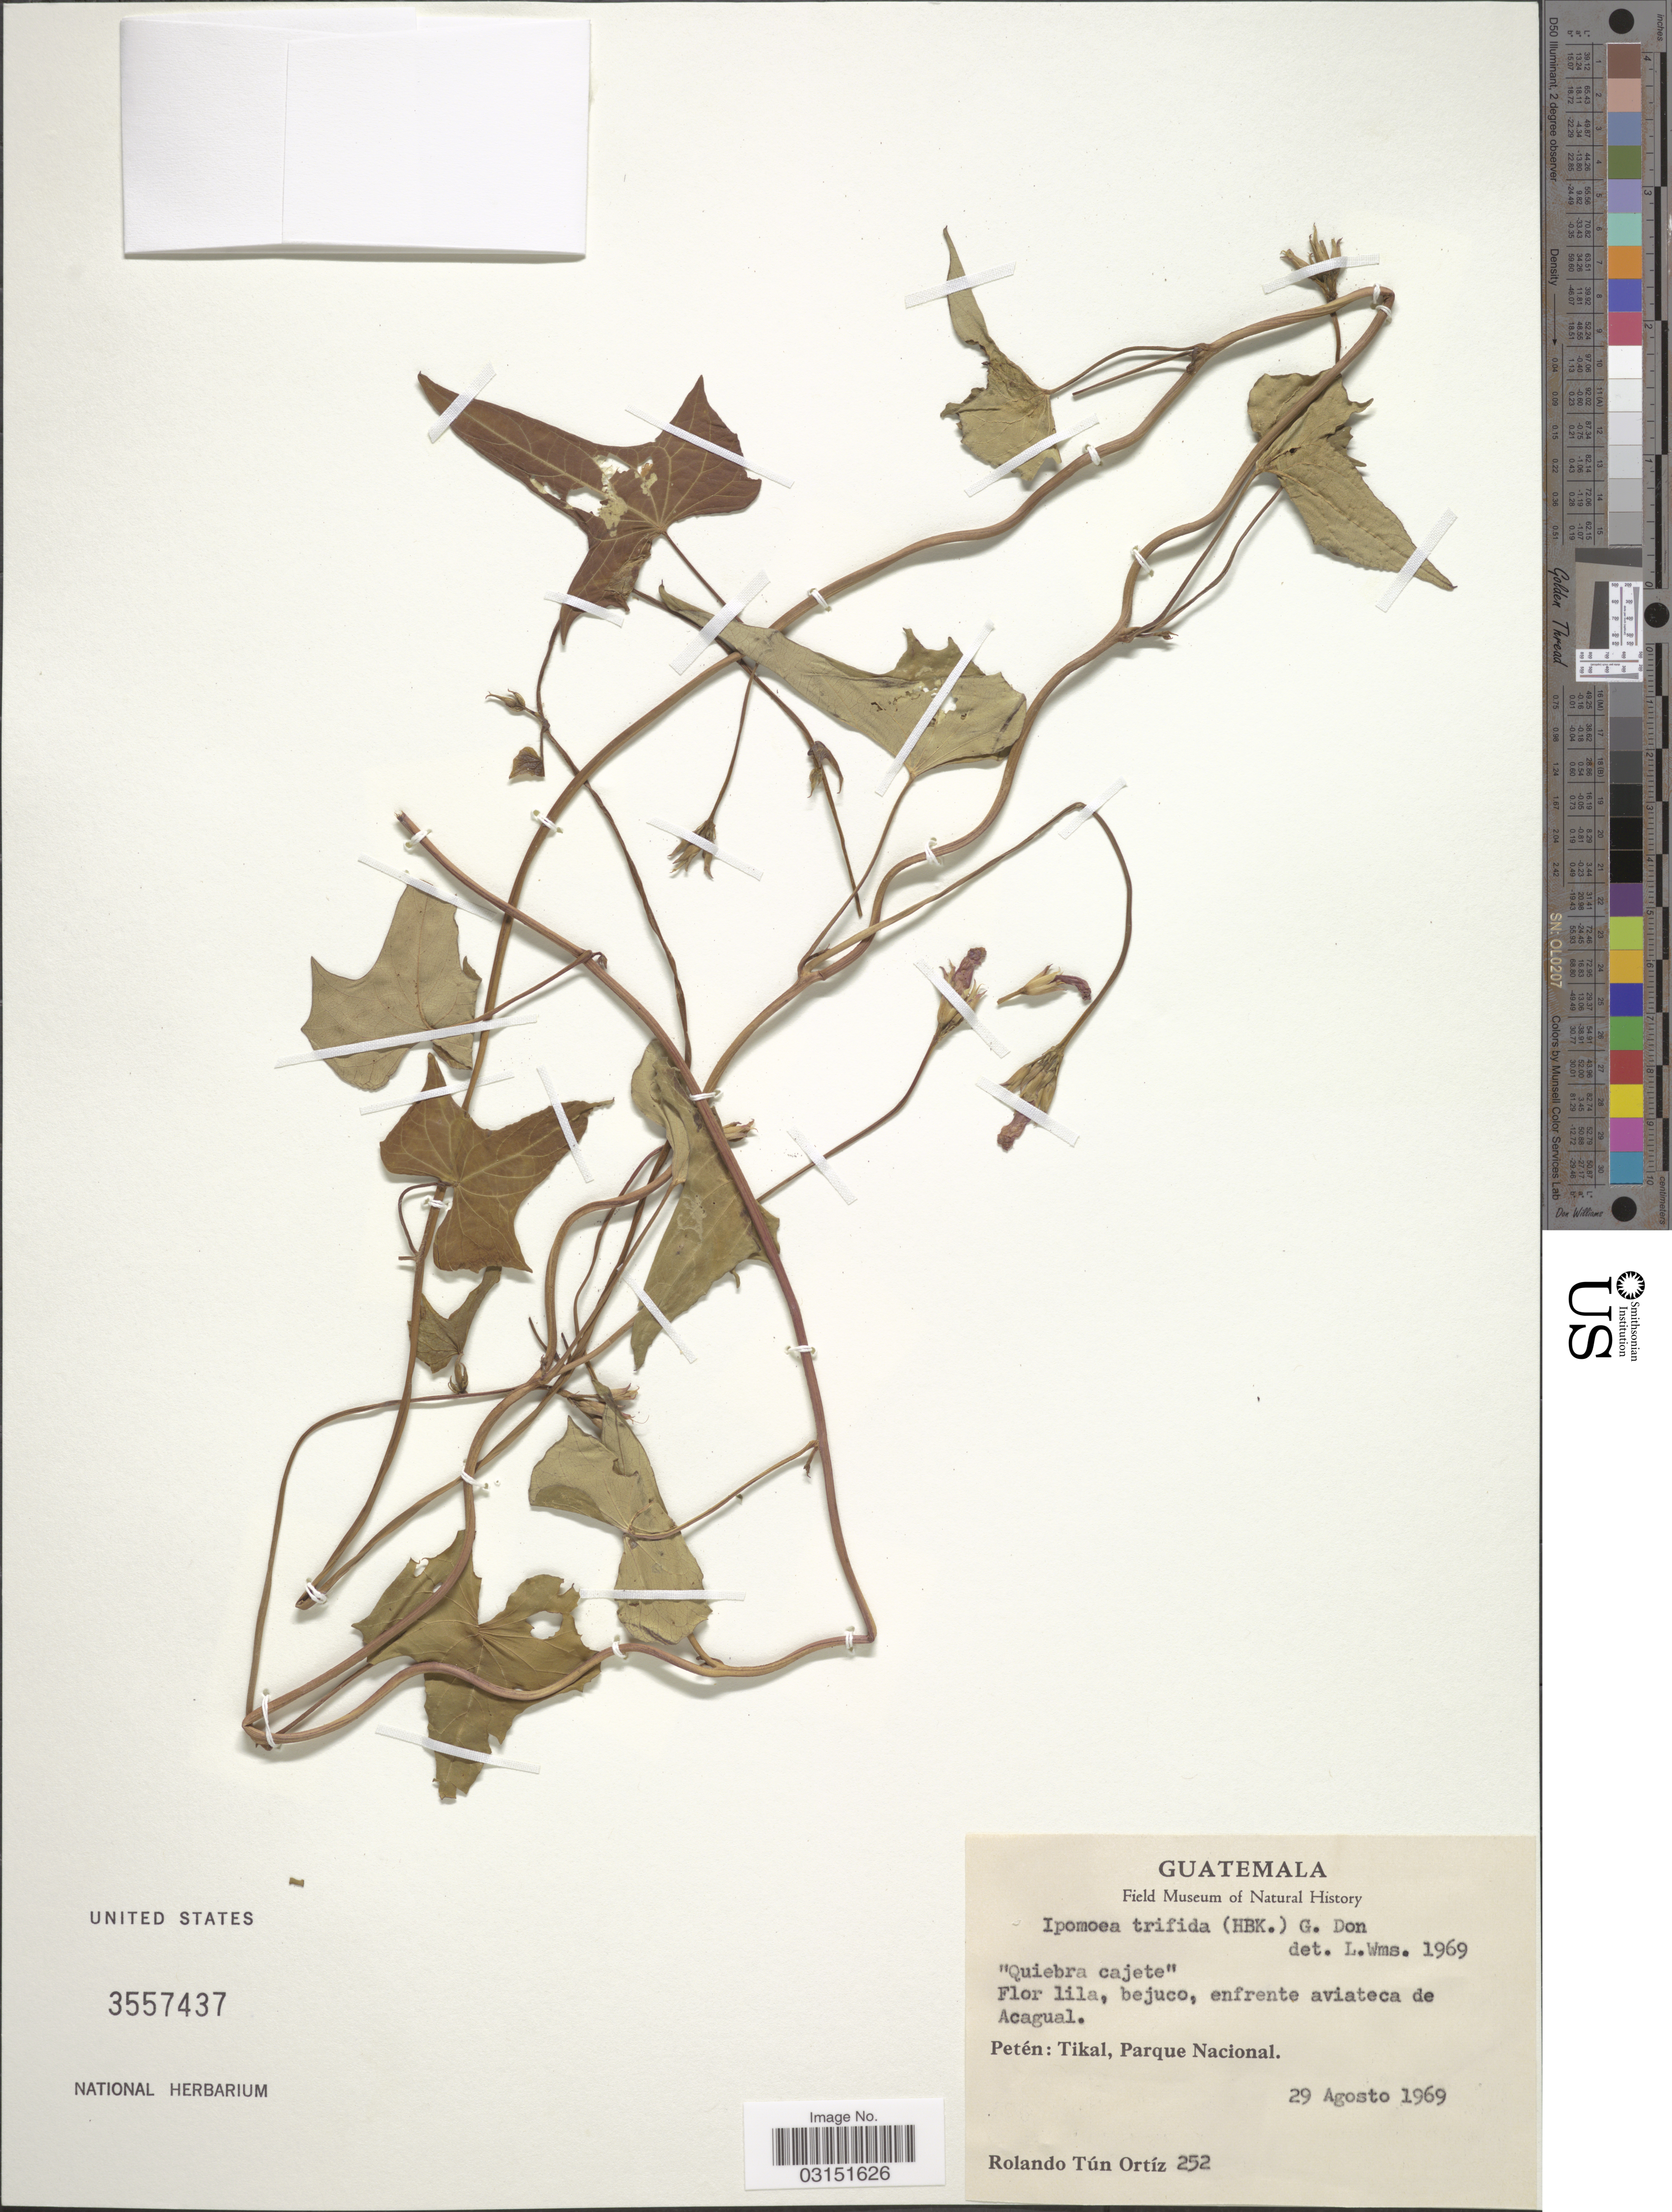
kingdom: Plantae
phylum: Tracheophyta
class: Magnoliopsida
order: Solanales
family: Convolvulaceae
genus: Ipomoea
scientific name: Ipomoea trifida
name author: (Kunth) G. Don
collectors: R. T. Ortíz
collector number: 252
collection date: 1969-08-29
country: Guatemala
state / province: El Petén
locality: Petén: Tikal, Parque Nacional. Enfrente aviateca de Acagual.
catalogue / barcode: US 3557437